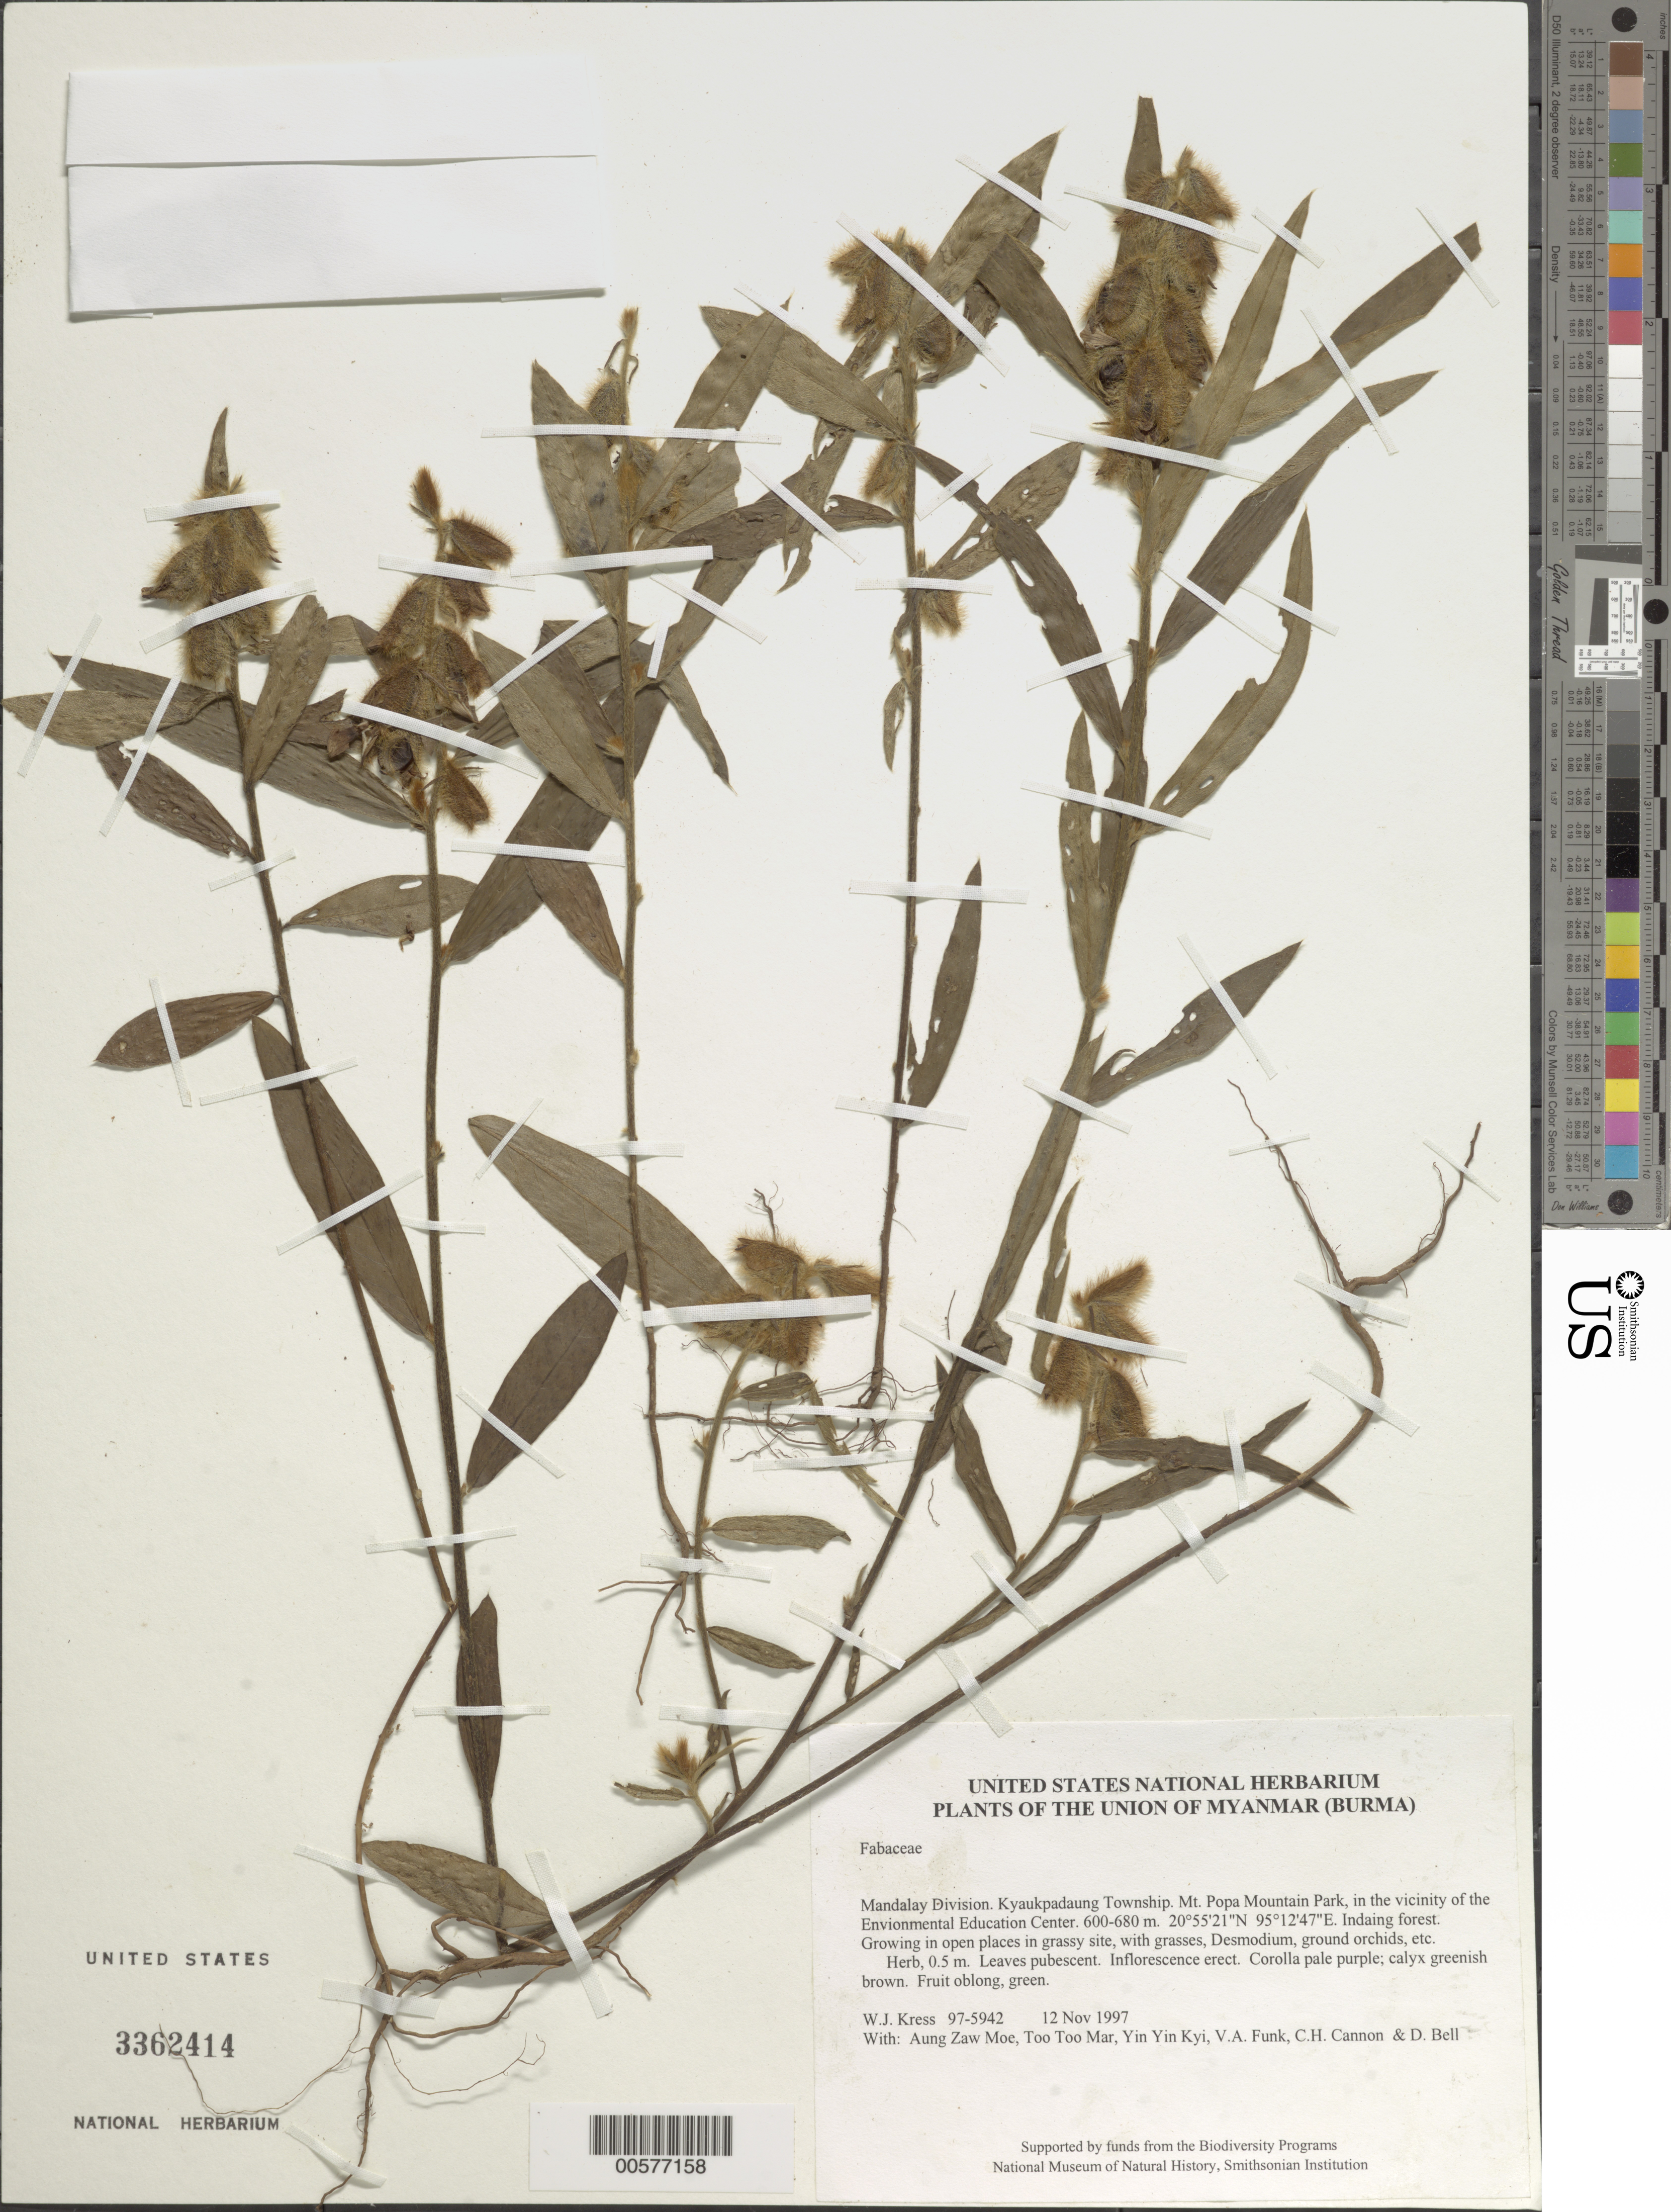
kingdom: Plantae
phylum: Tracheophyta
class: Magnoliopsida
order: Fabales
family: Fabaceae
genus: Crotalaria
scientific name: Crotalaria sp.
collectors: W. J. Kress, Aung Zaw Moe, Too Too Mar, Yin Yin Kyi, V. Funk & C. H. Cannon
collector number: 97-5942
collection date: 1997-11-12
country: Myanmar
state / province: Mandalay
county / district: Kyaukpadaung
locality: Mt. Popa Mountain Park, in the vicinity of the Envionmental Education Center.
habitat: Indaing forest. Growing in open places in grassy site, with grasses, Desmodium, ground orchids, etc.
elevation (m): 600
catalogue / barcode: US 3362414